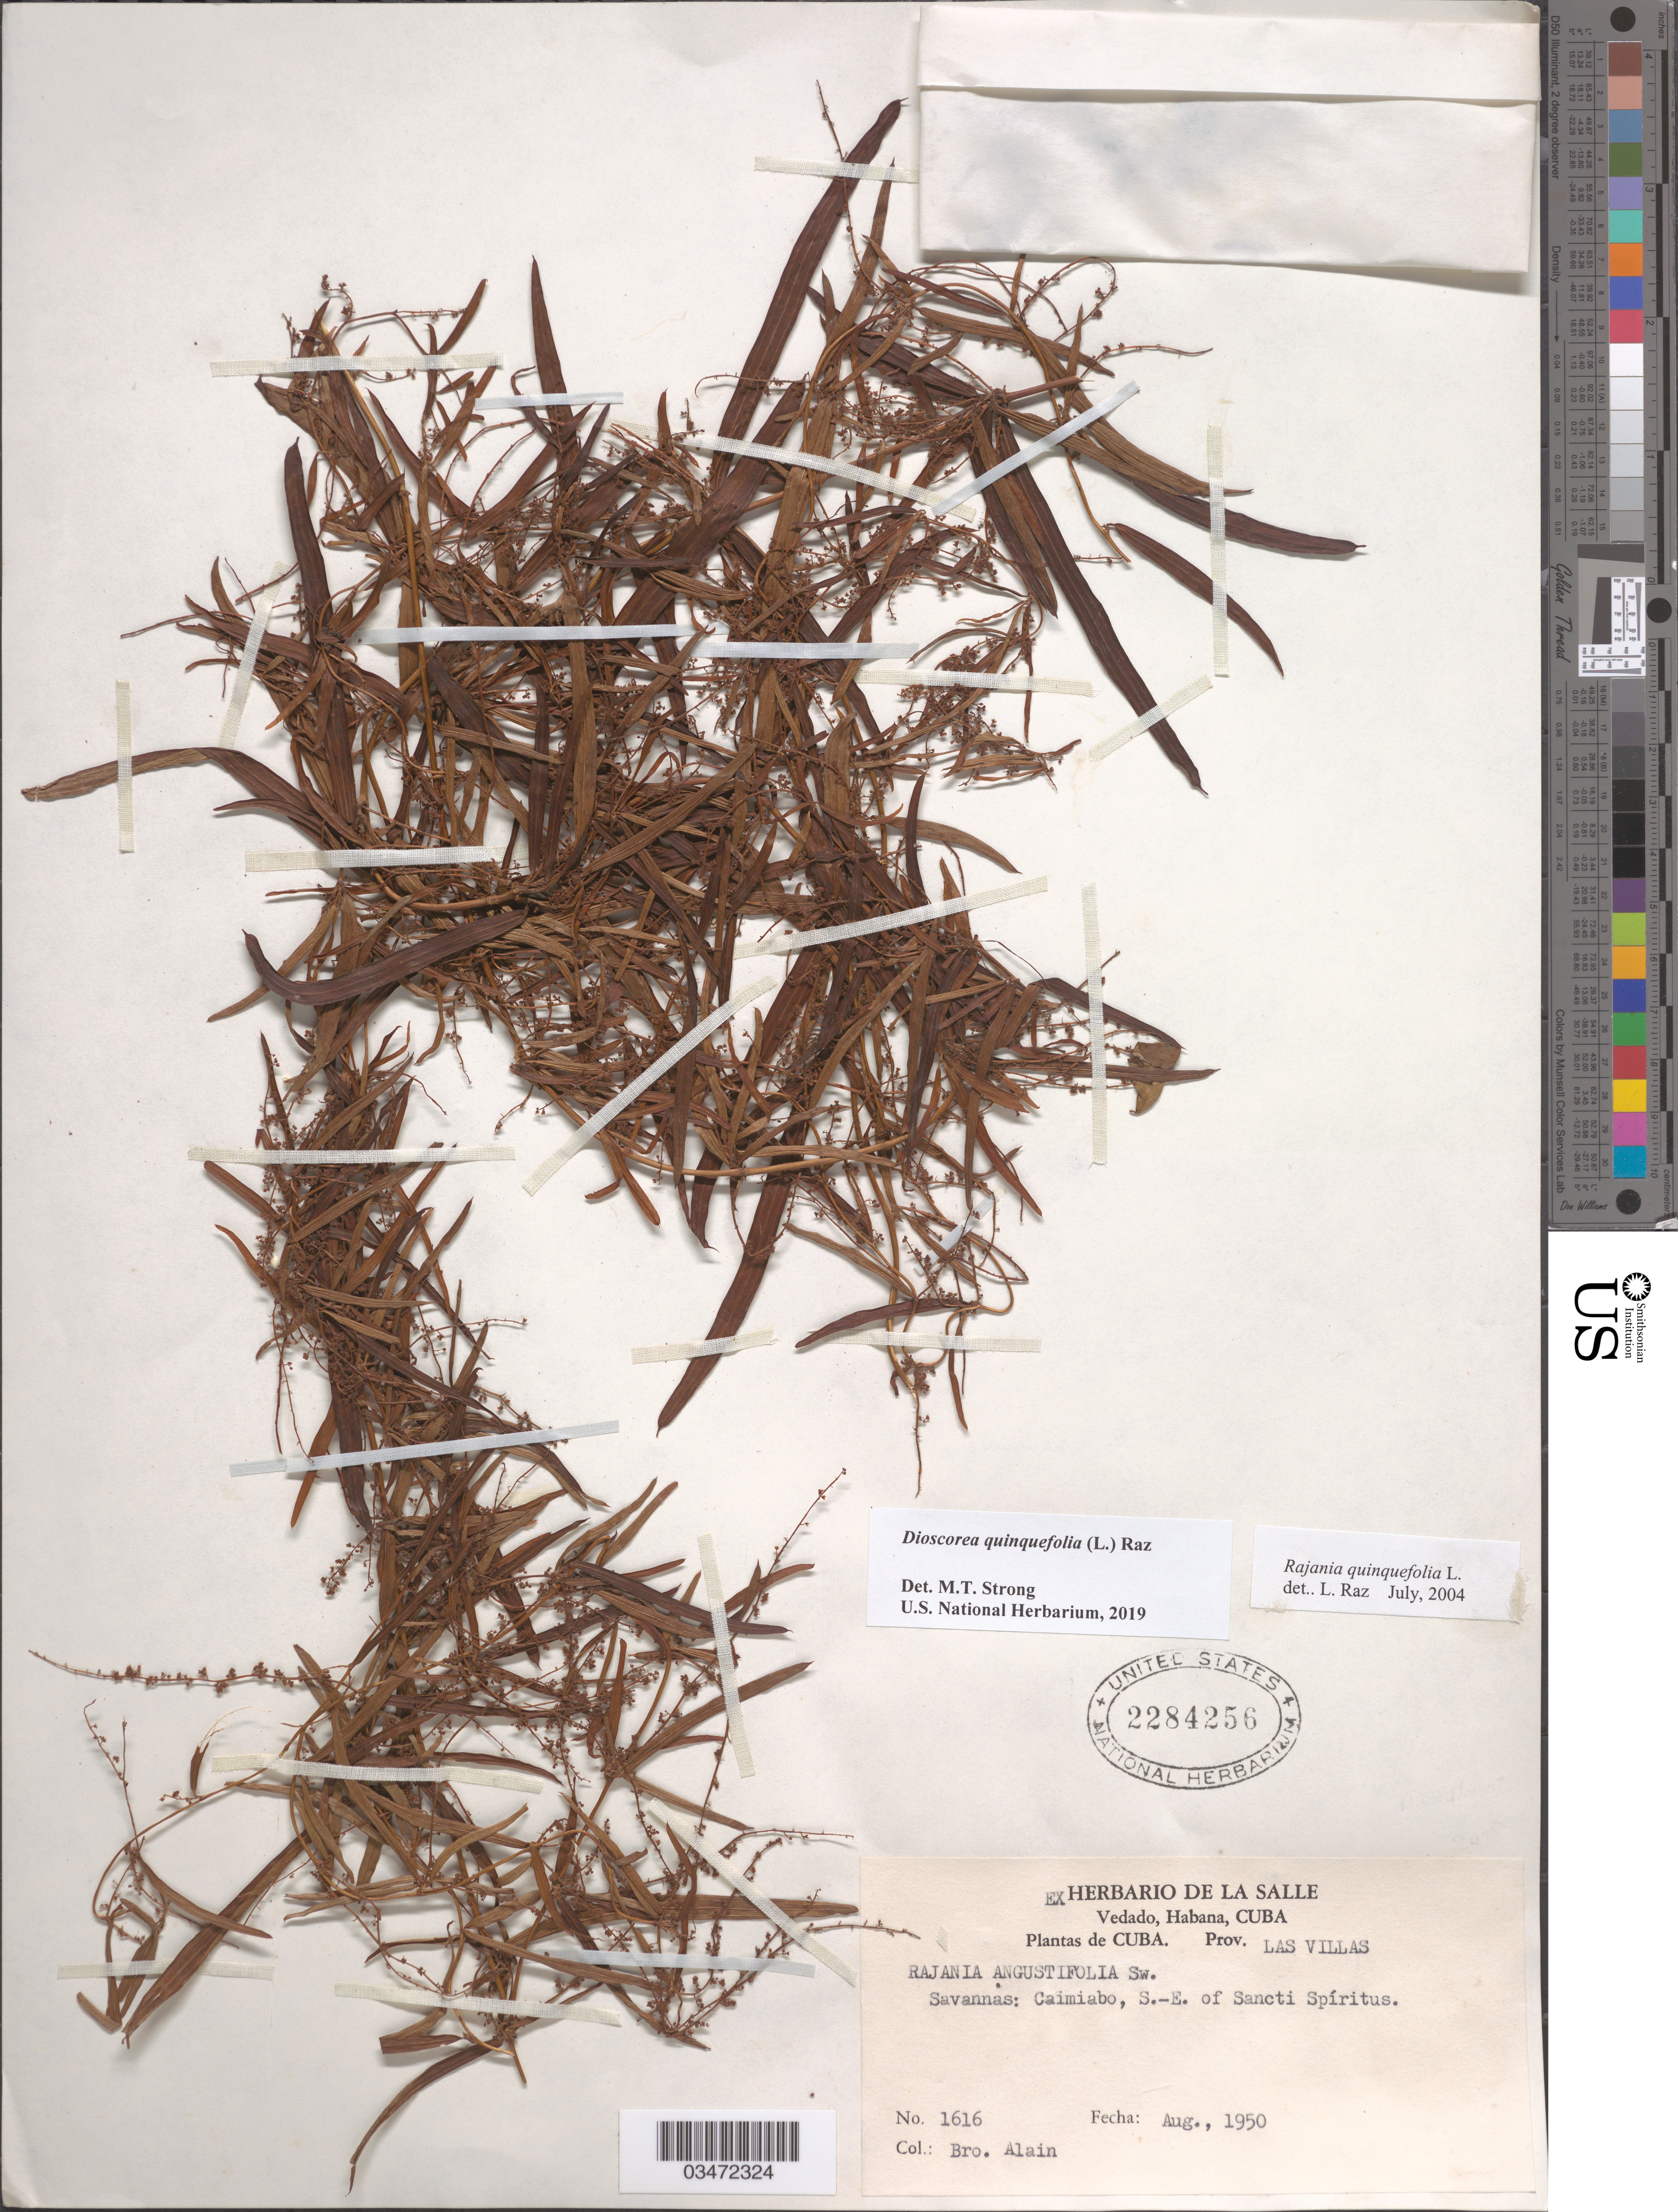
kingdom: Plantae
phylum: Tracheophyta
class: Liliopsida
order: Dioscoreales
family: Dioscoreaceae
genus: Dioscorea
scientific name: Dioscorea quinquefolia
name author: (L.) Raz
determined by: Strong, M. T., (US), Smithsonian Institution - National Museum of Natural History (UNITED STATES)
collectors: A. H. Liogier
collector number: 1616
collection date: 1950-08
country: Cuba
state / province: Sancti Spíritus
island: Cuba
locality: Caimiabo, SE of Sancti Spírutus. Province Las Villas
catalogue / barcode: US 2284256